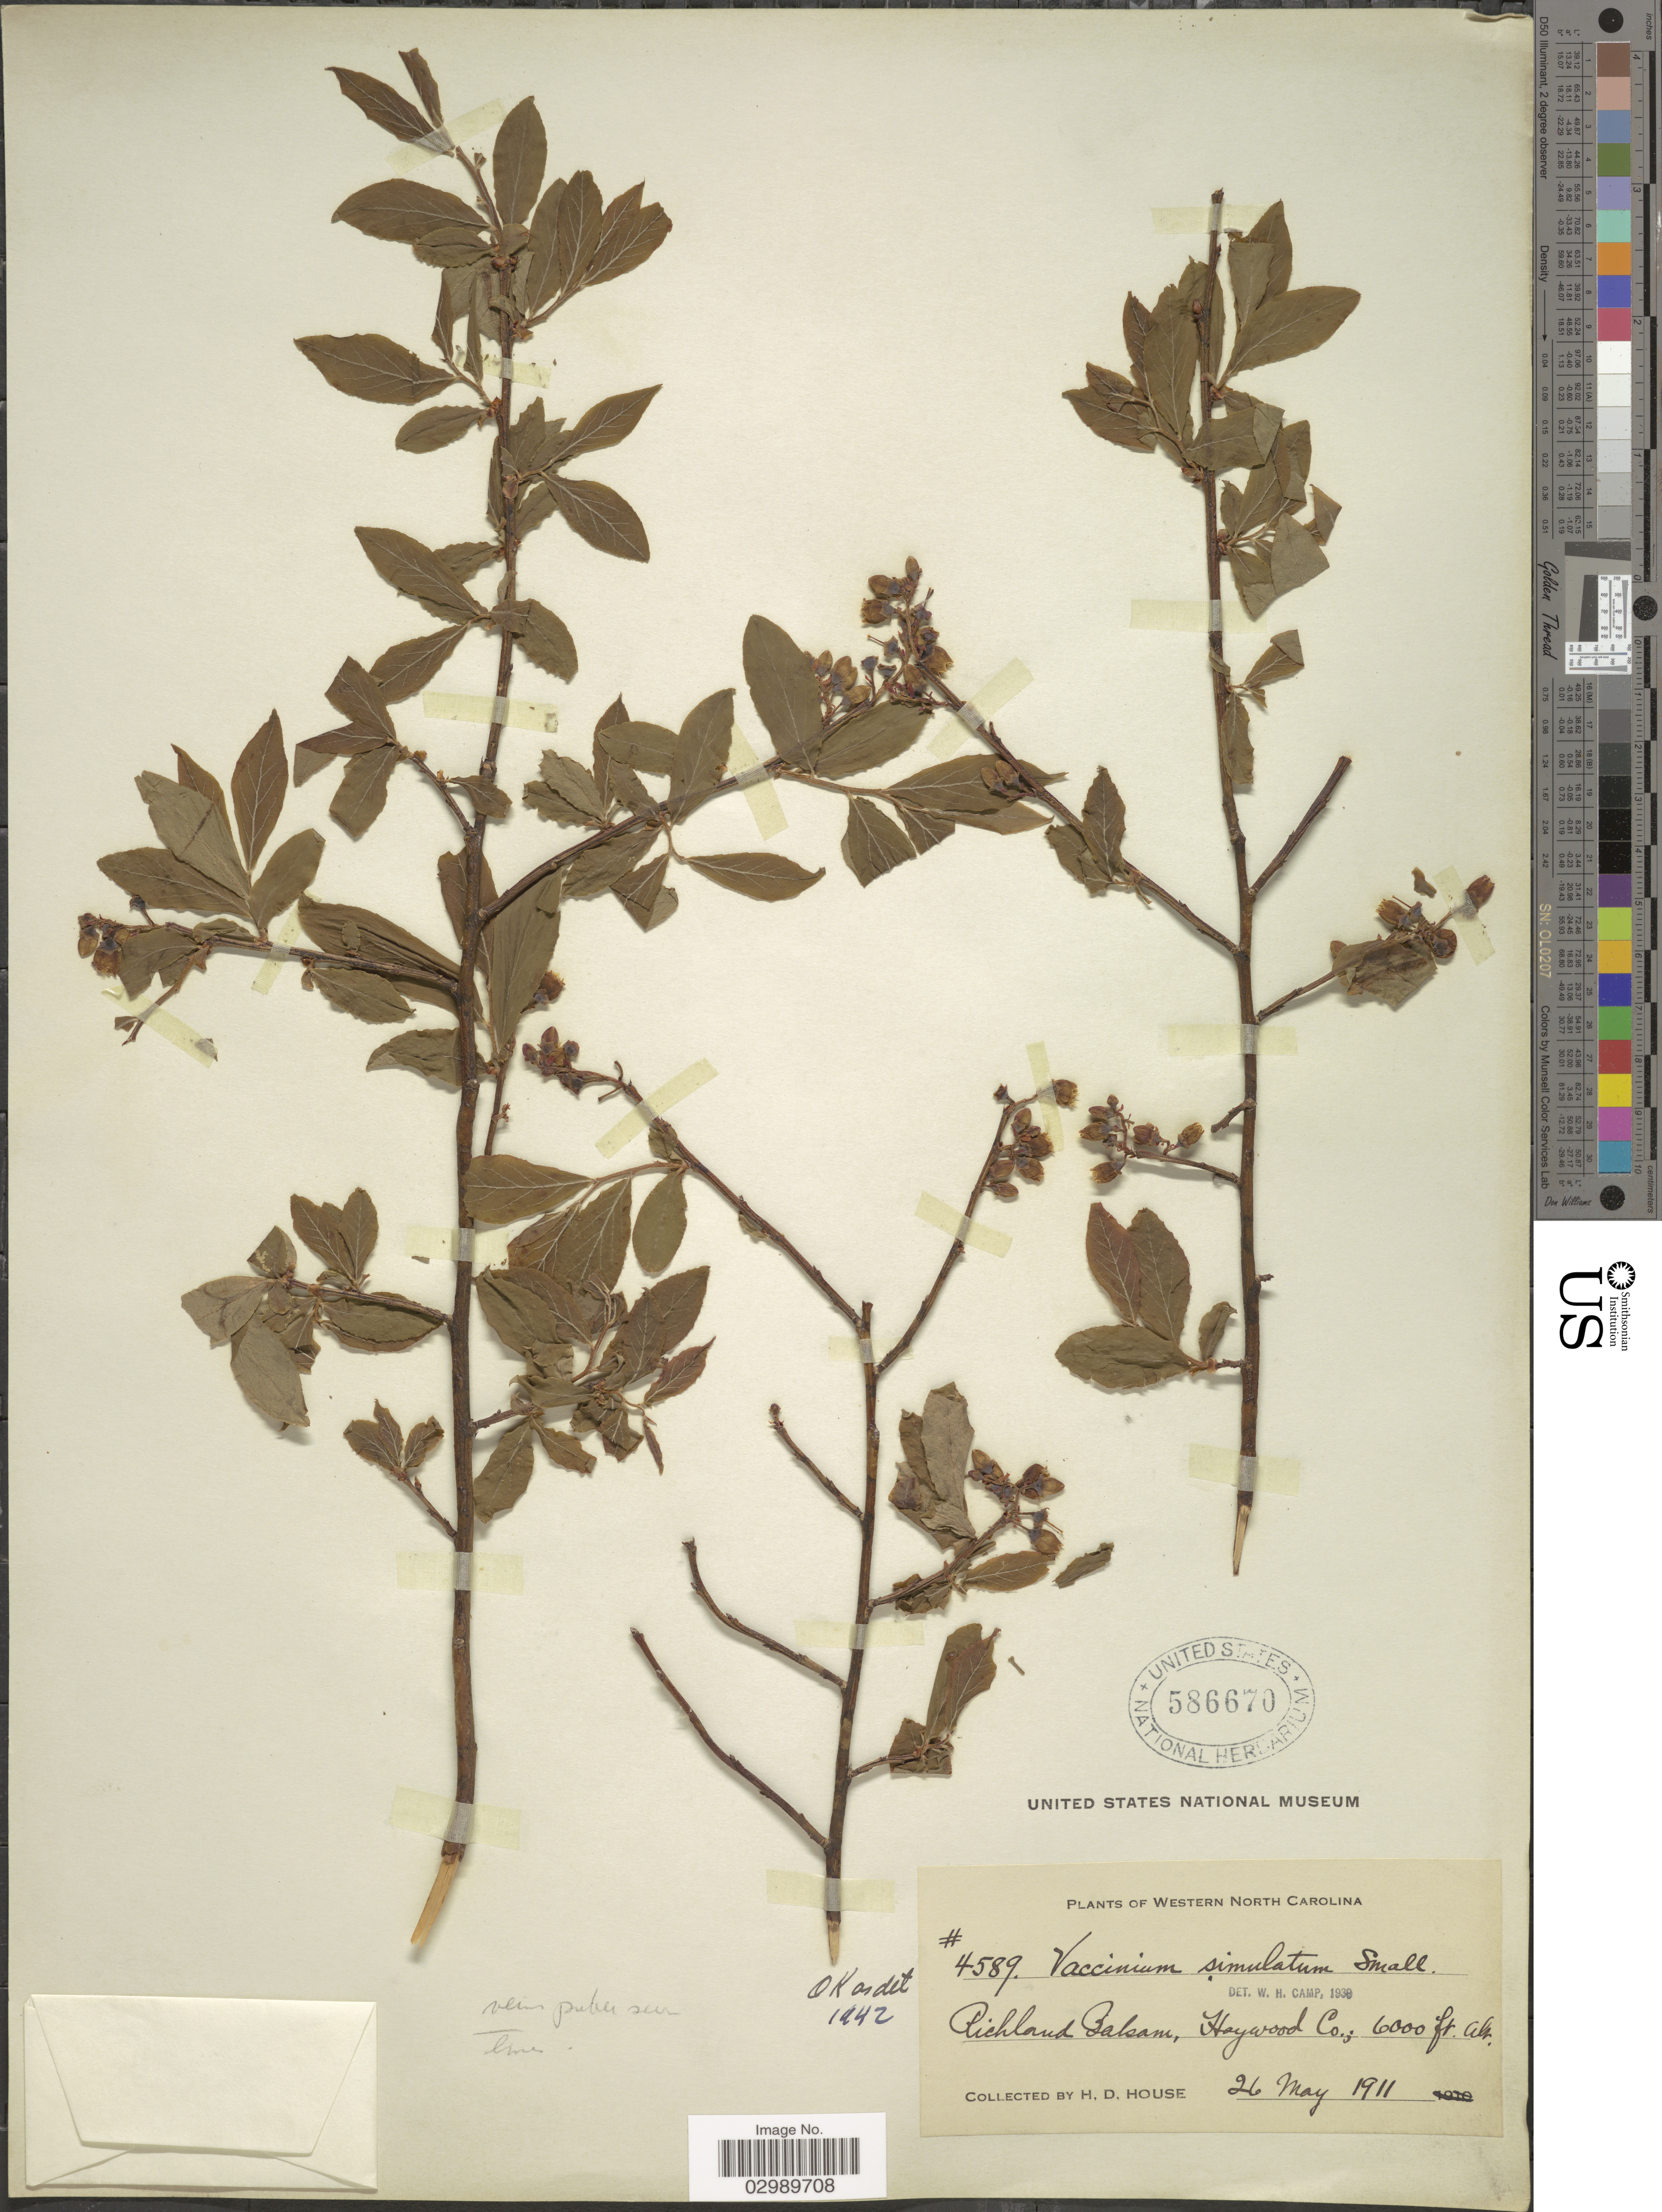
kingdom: Plantae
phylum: Tracheophyta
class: Magnoliopsida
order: Ericales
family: Ericaceae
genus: Vaccinium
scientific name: Vaccinium simulatum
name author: Small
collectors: H. D. House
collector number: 4589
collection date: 1911-05-26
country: United States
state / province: North Carolina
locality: Western North Carolina. Richland Balsam, Haywood Co.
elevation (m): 1829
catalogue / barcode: US 586670